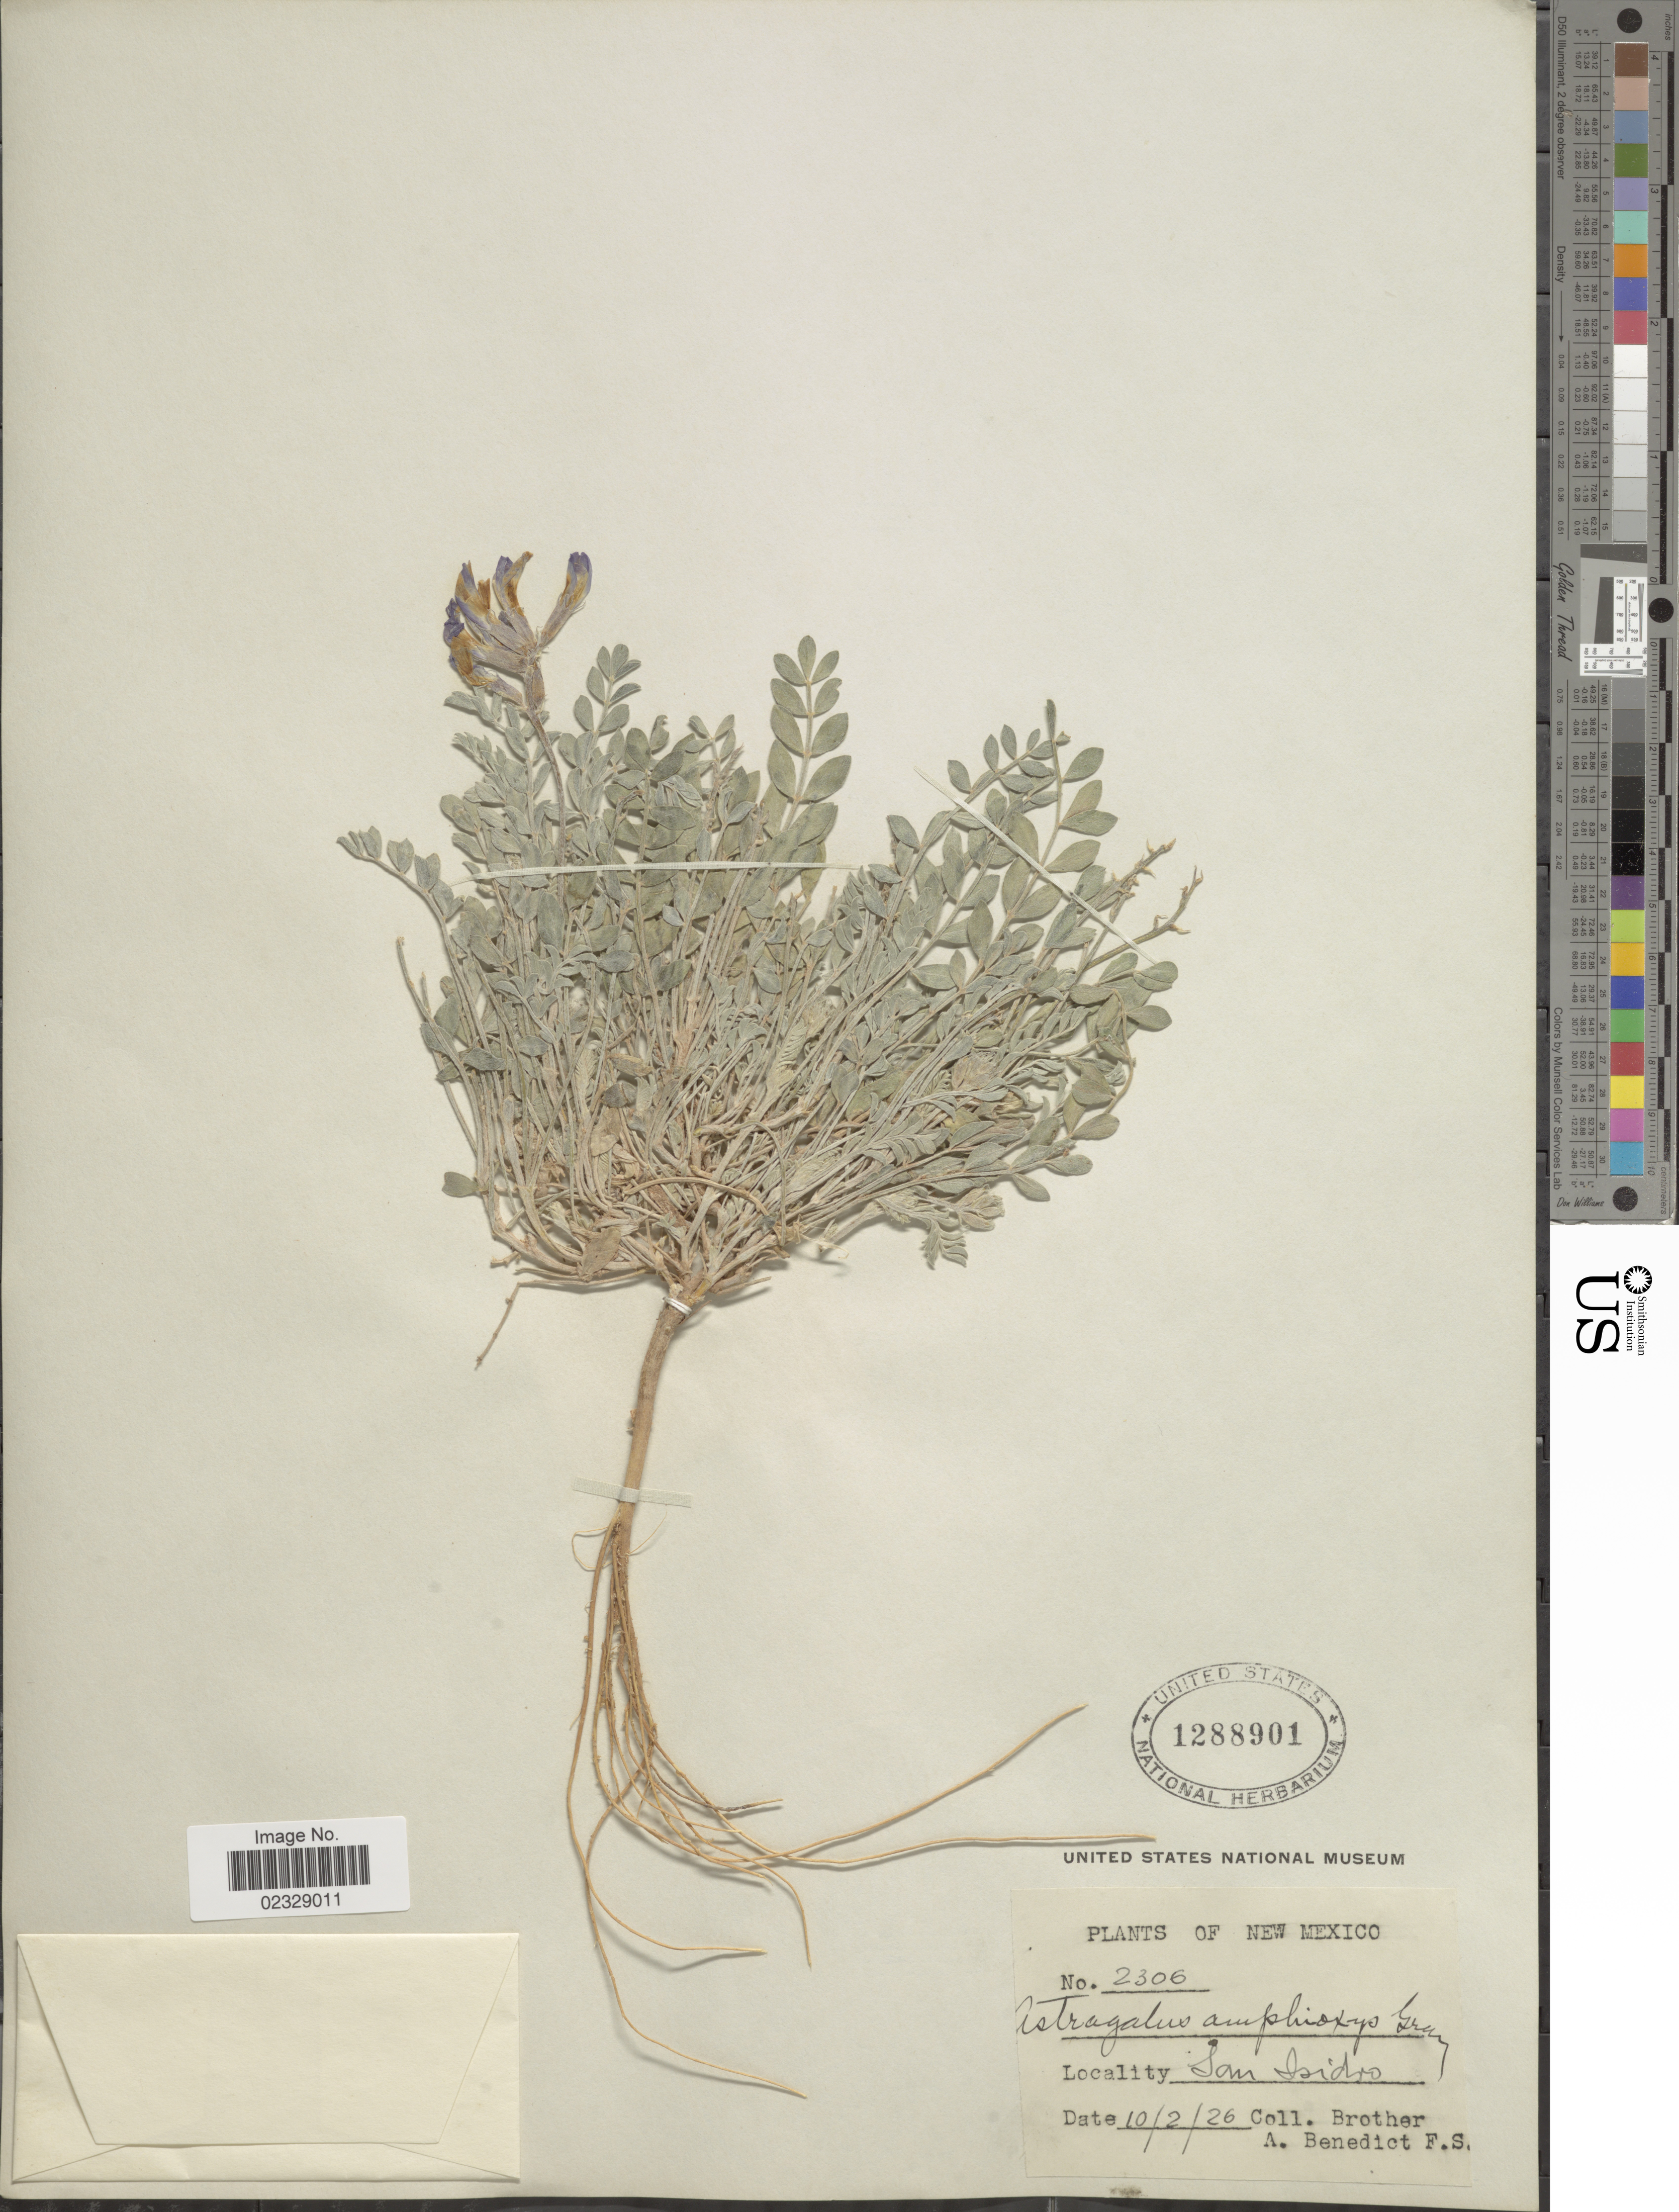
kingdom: Plantae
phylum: Tracheophyta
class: Magnoliopsida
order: Fabales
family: Fabaceae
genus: Astragalus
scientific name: Astragalus amphioxys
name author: A. Gray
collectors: Bro. A. Benedict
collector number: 2306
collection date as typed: Transcribed d/m/y: 2/10/26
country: United States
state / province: New Mexico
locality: San Isidro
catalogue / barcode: US 1288901